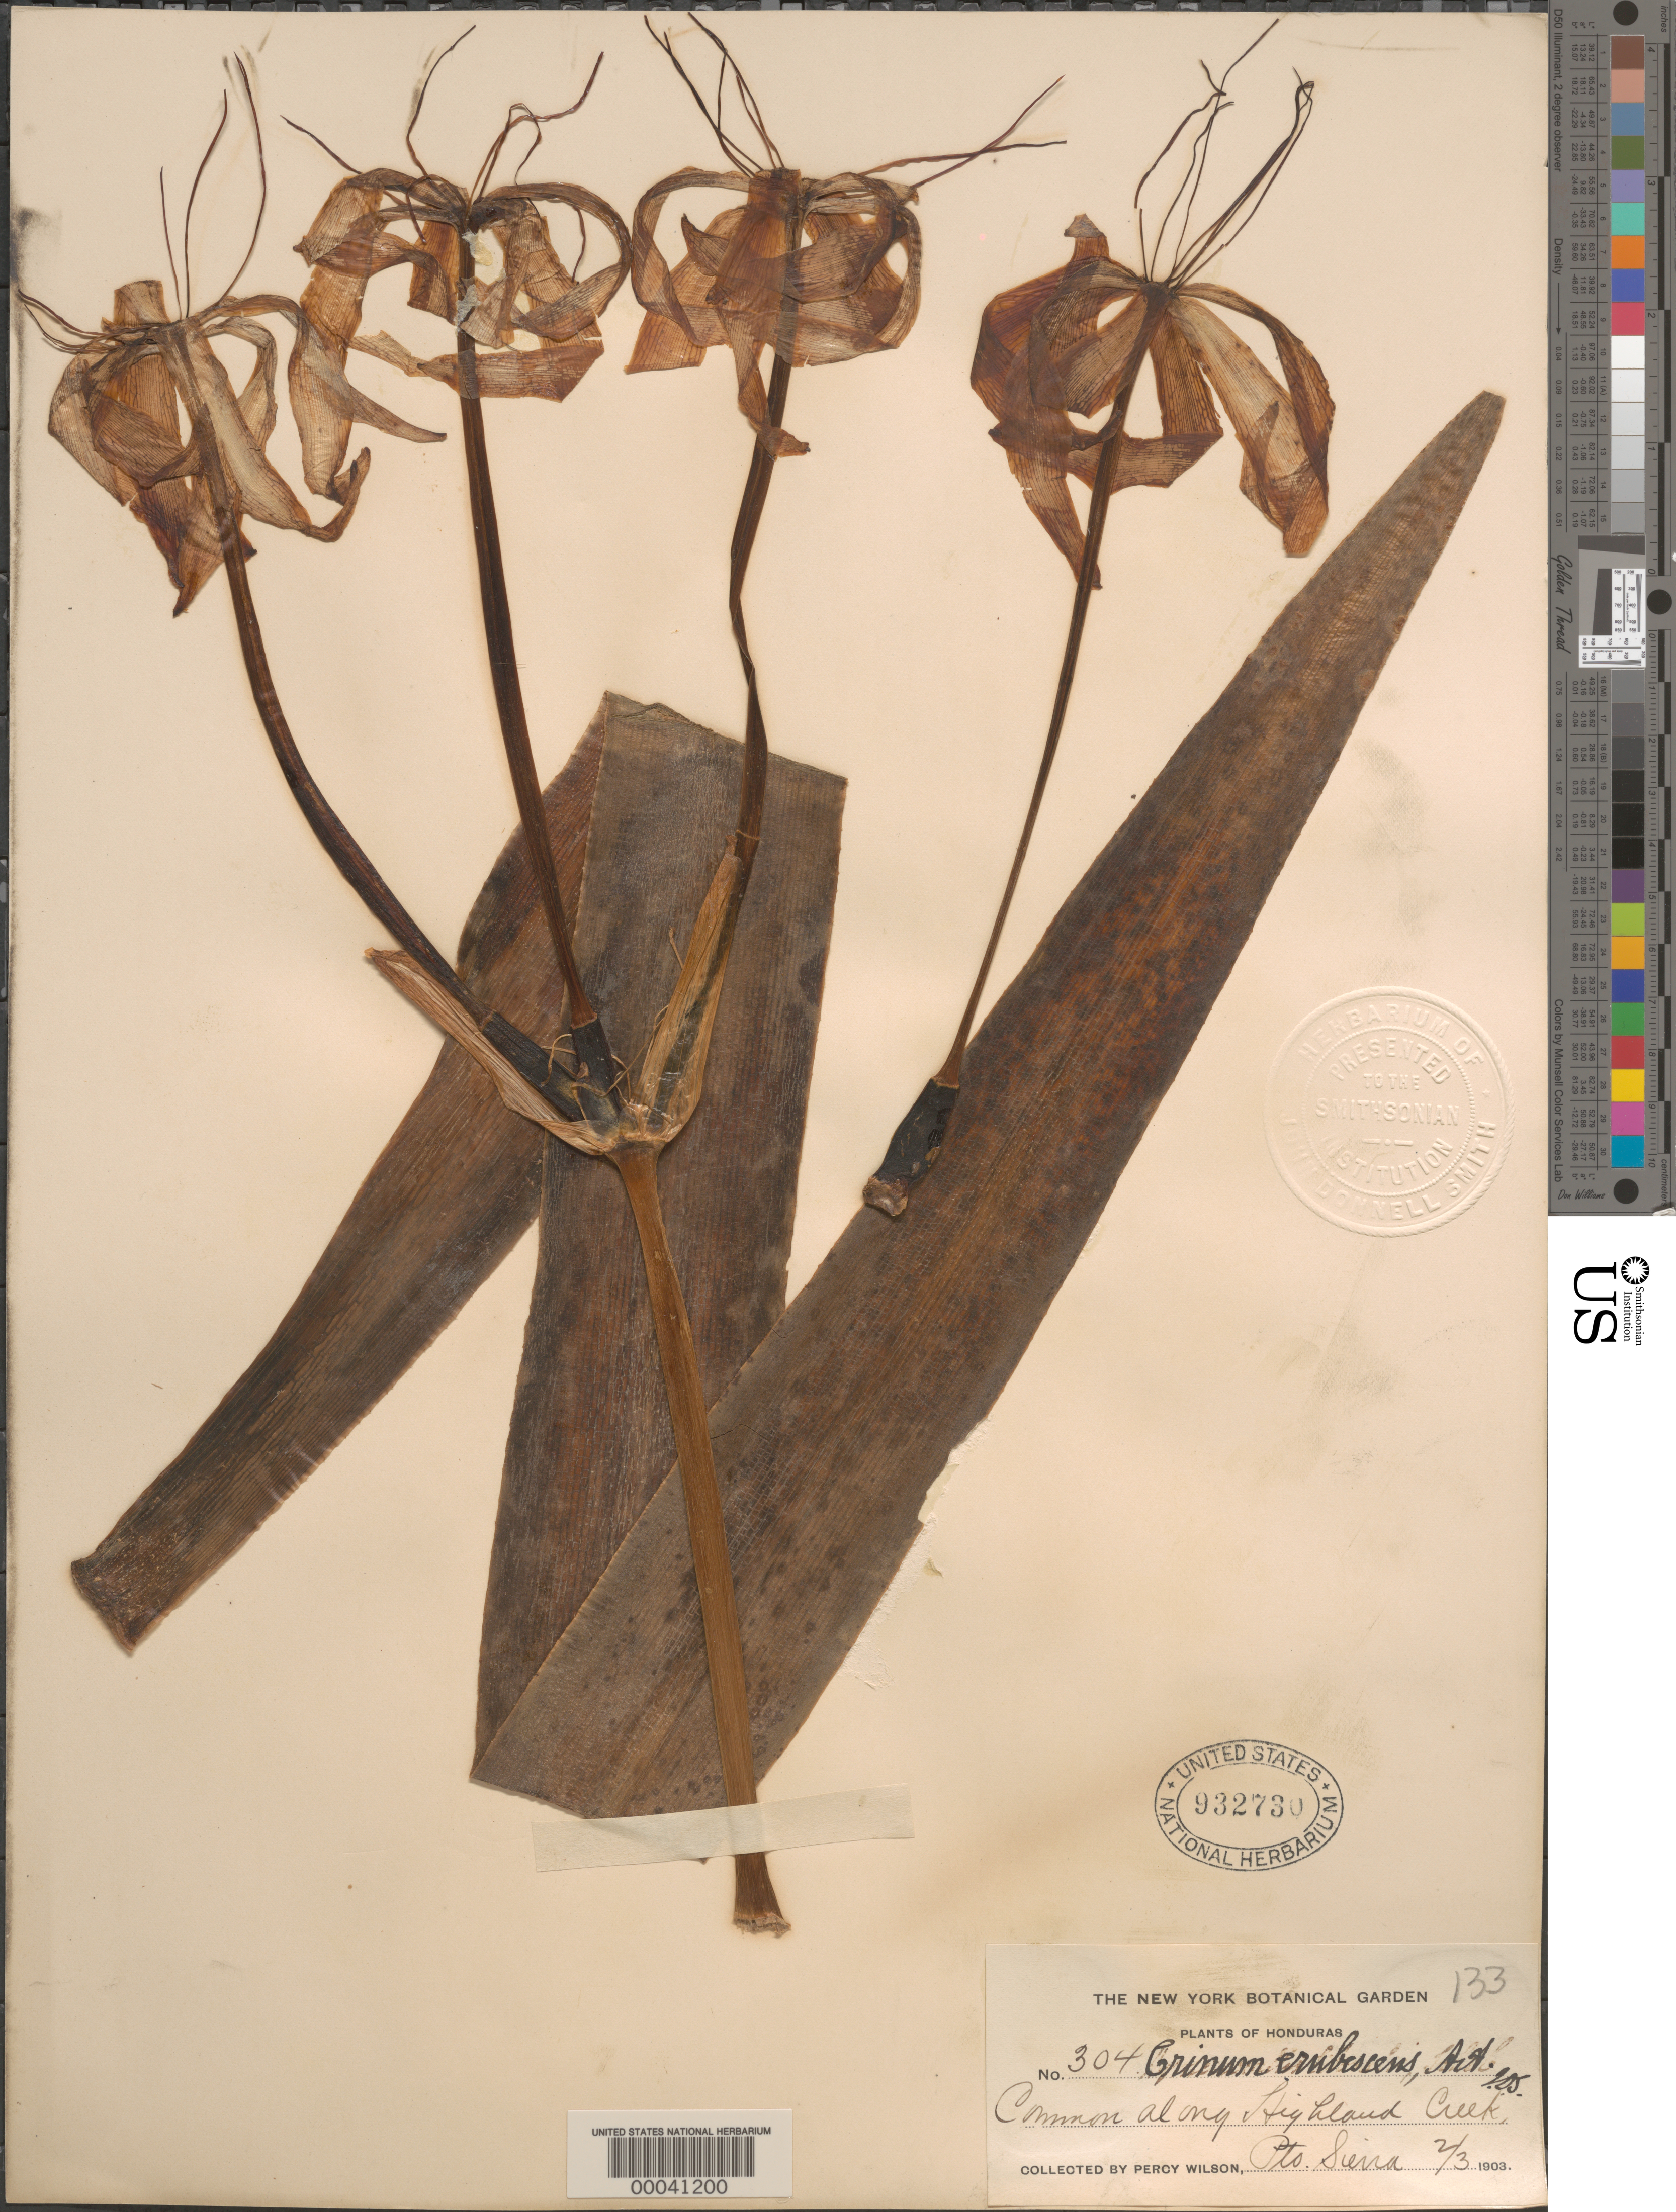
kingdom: Plantae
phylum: Tracheophyta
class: Liliopsida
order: Asparagales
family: Amaryllidaceae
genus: Crinum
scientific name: Crinum erubescens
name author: Aiton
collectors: P. Wilson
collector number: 304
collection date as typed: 02 Mar 1903 or 03 Feb 1903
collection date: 1903-02-03 or 1903-03-02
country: Honduras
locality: Along highland creek, puerto sierra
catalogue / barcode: US 932730